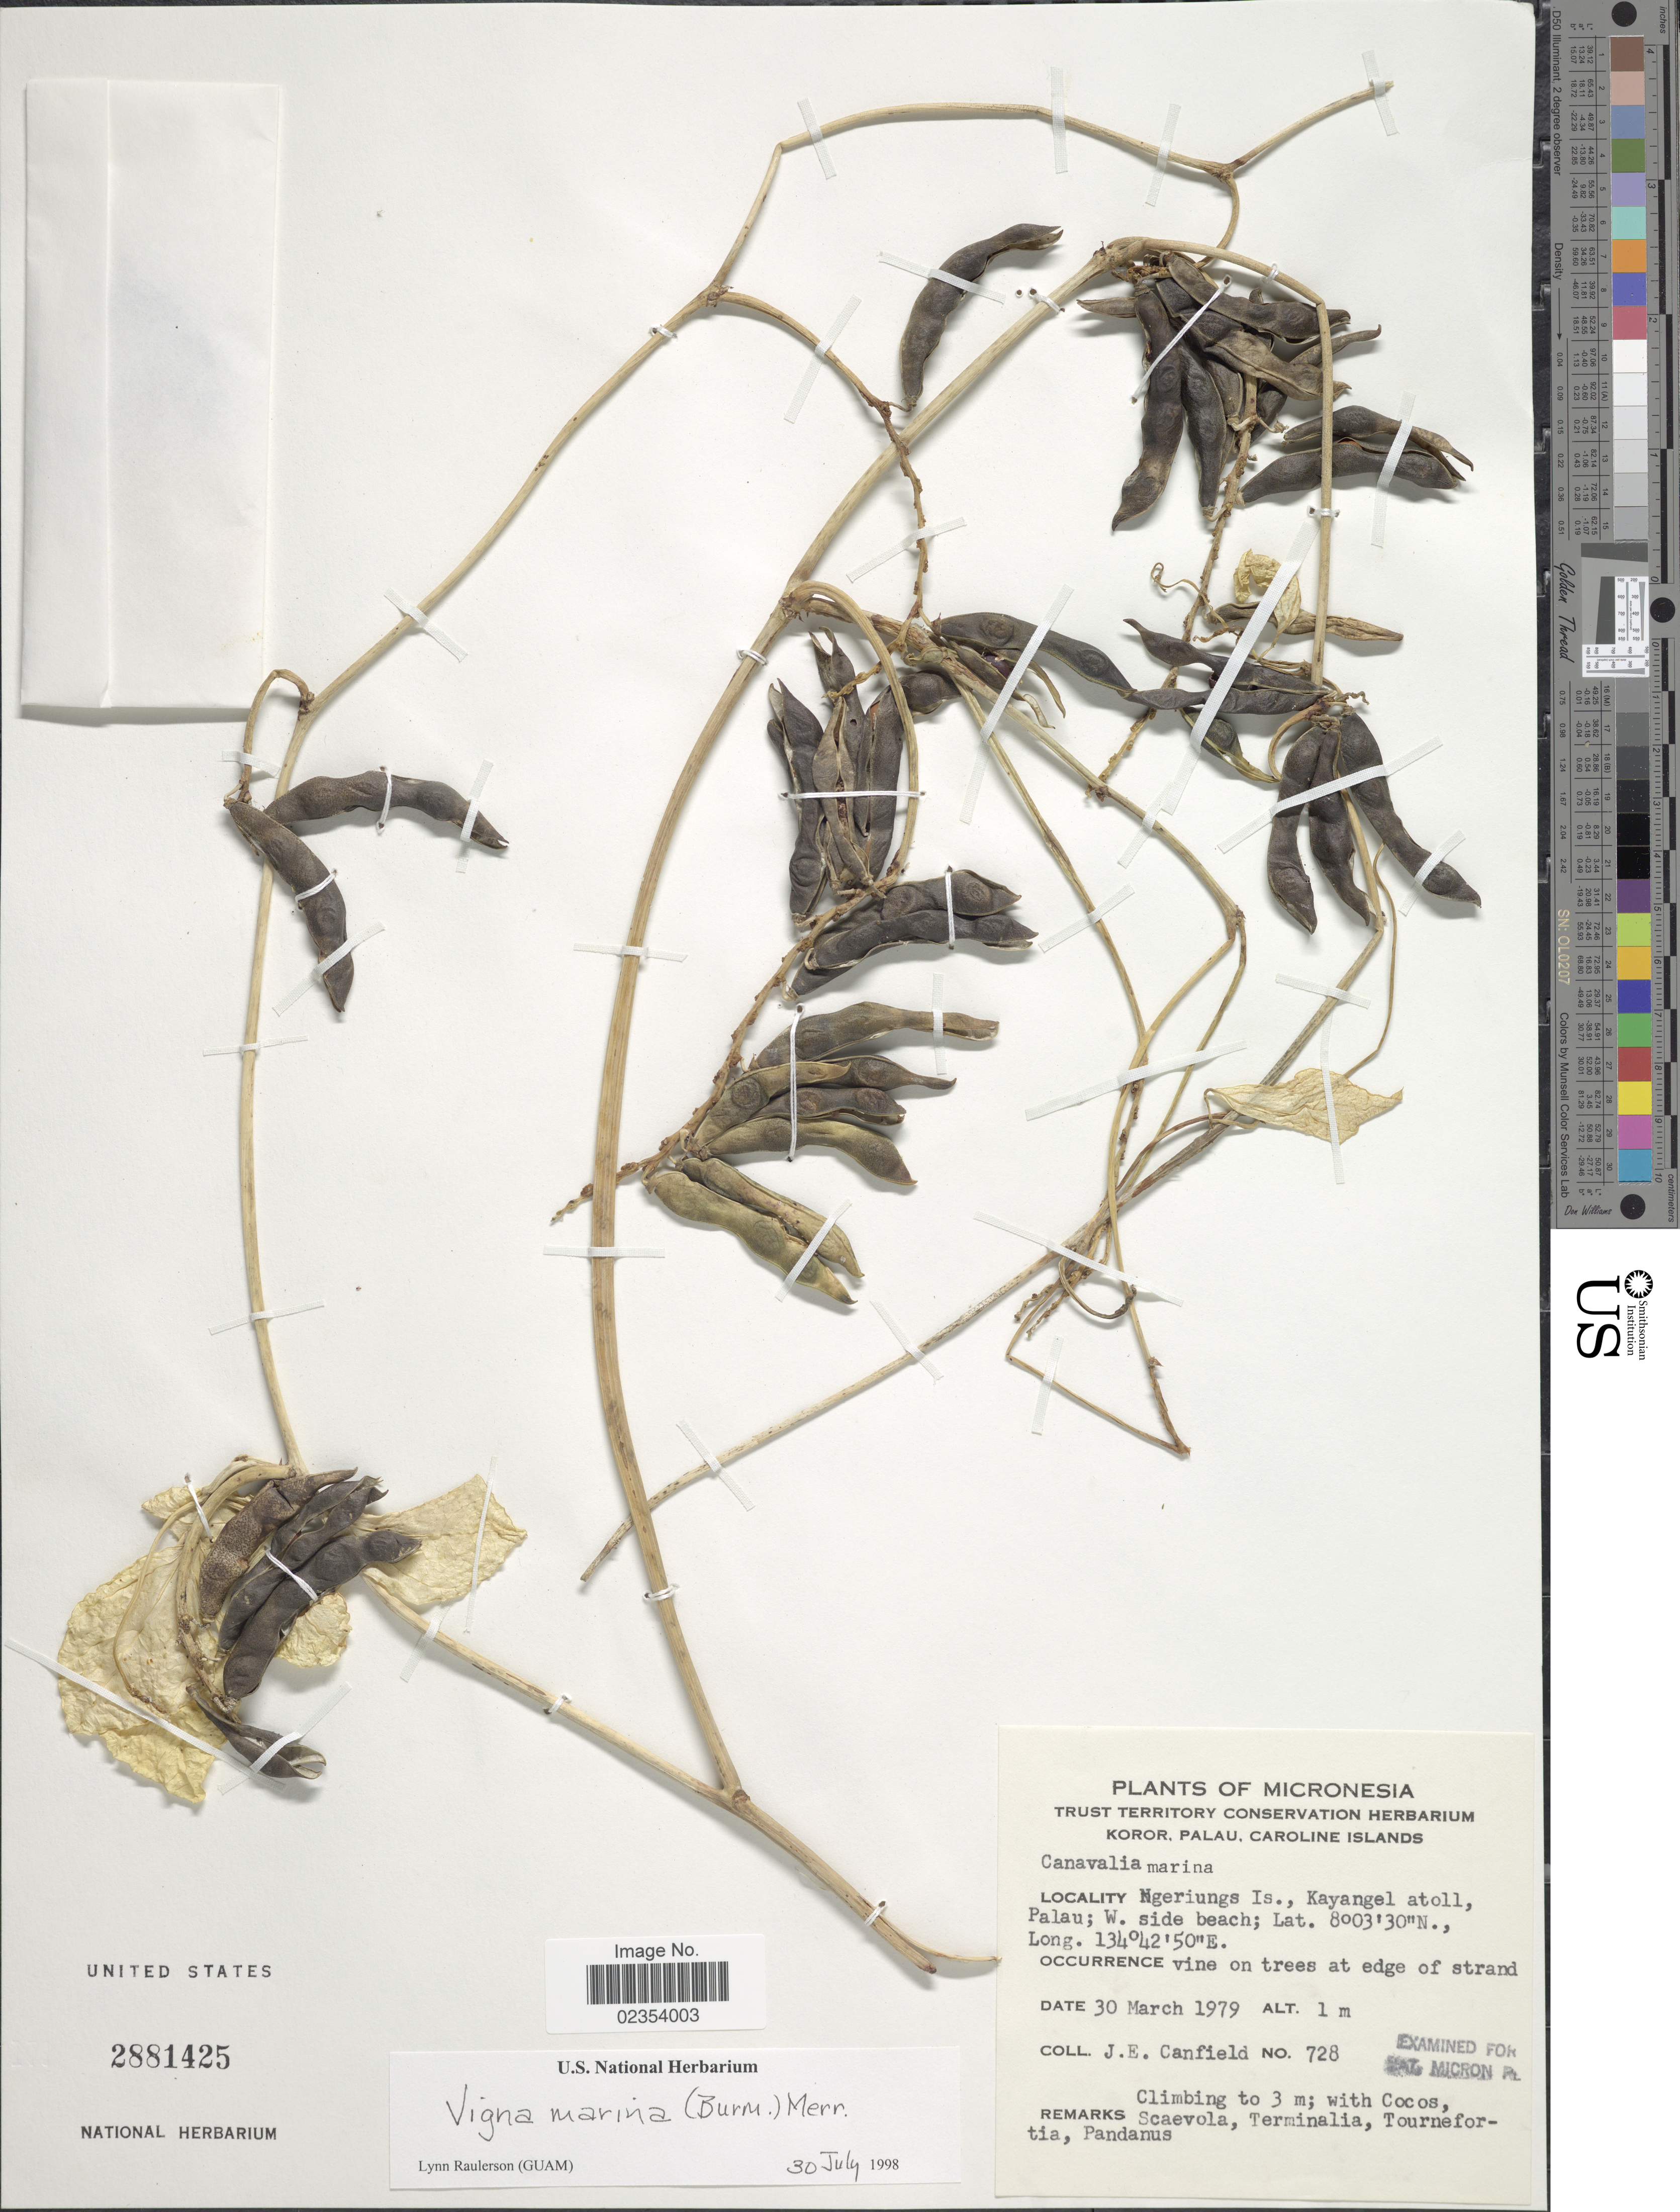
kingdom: Plantae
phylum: Tracheophyta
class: Magnoliopsida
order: Fabales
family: Fabaceae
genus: Vigna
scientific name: Vigna marina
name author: (Burm.) Merr.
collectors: J. E. Canfield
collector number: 728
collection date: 1979-03-30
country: Micronesia, Federated States of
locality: Ngeriungs Is., Kayangel atoll, Palau; W. side beach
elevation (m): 1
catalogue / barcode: US 2881425